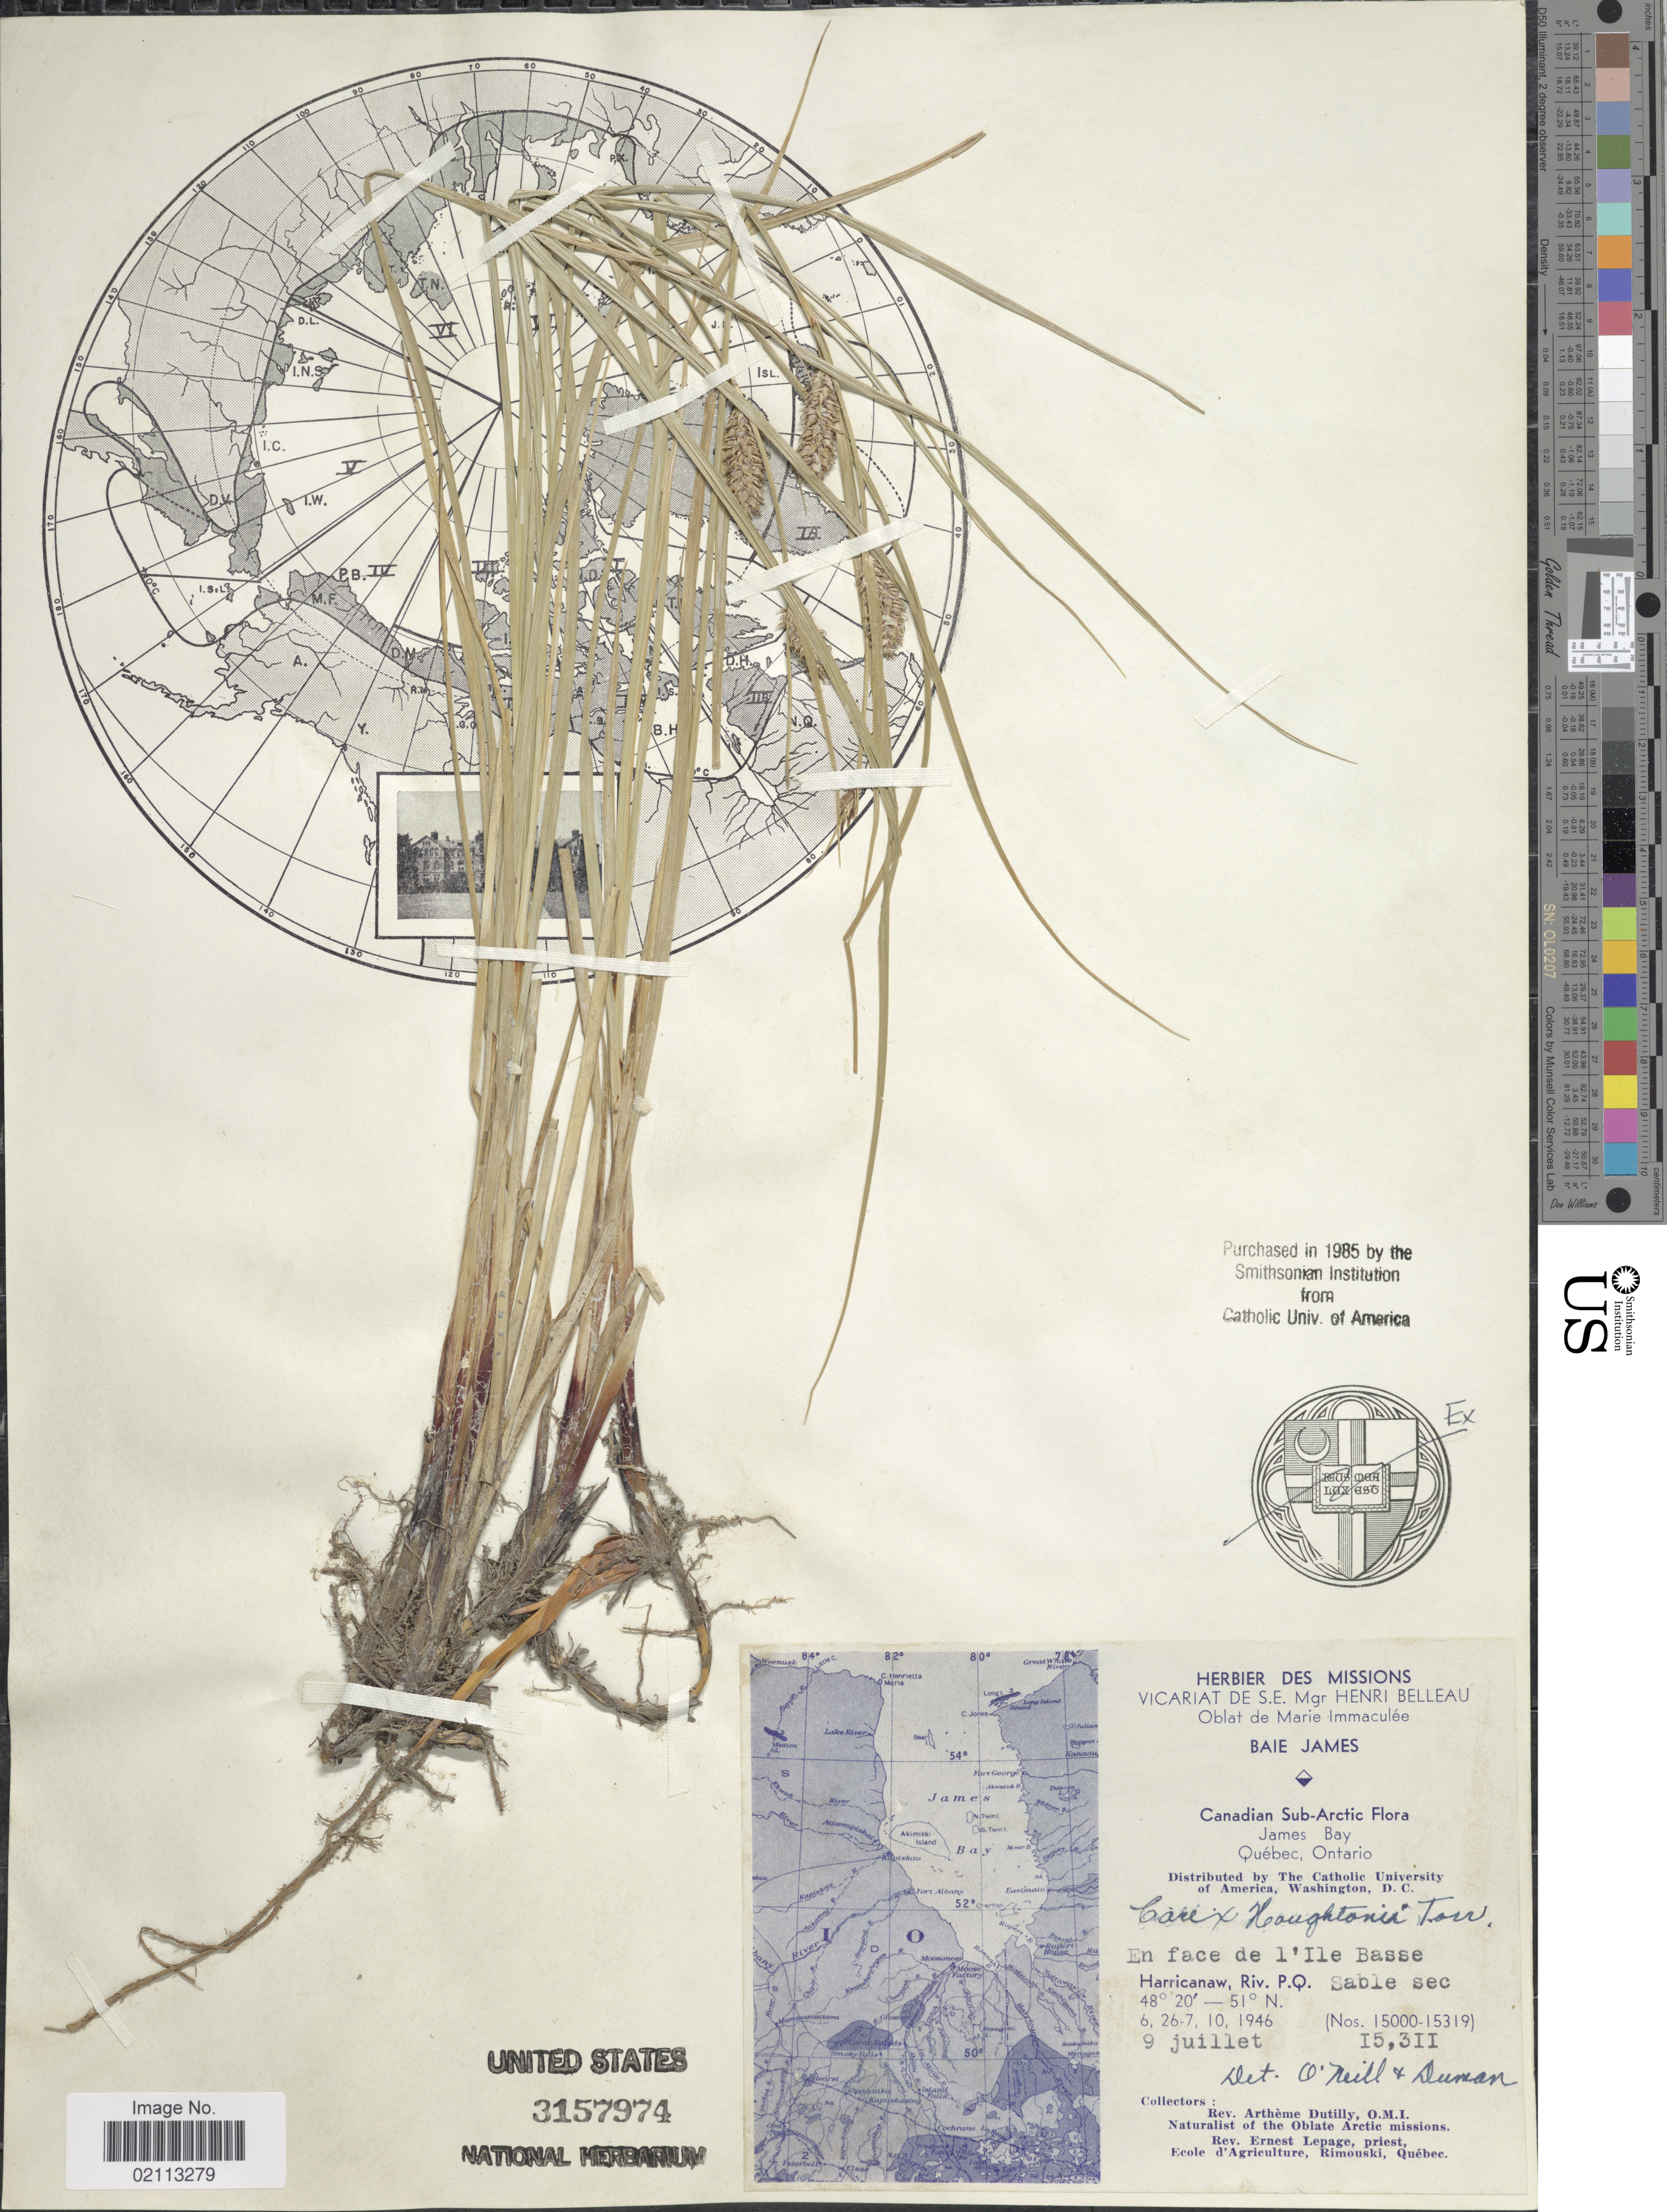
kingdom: Plantae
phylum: Tracheophyta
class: Liliopsida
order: Poales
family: Cyperaceae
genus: Carex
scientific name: Carex houghtoniana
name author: Torr. ex Dewey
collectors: A. Dutilly & E. Lepage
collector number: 15311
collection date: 1946-07-09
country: Canada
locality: Canadian Sub-Arctic, James Bay, Québec, Ontario, En face de l' Ile Basse, Harricanaw, Riv. P.Q Sable sec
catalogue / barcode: US 3157974